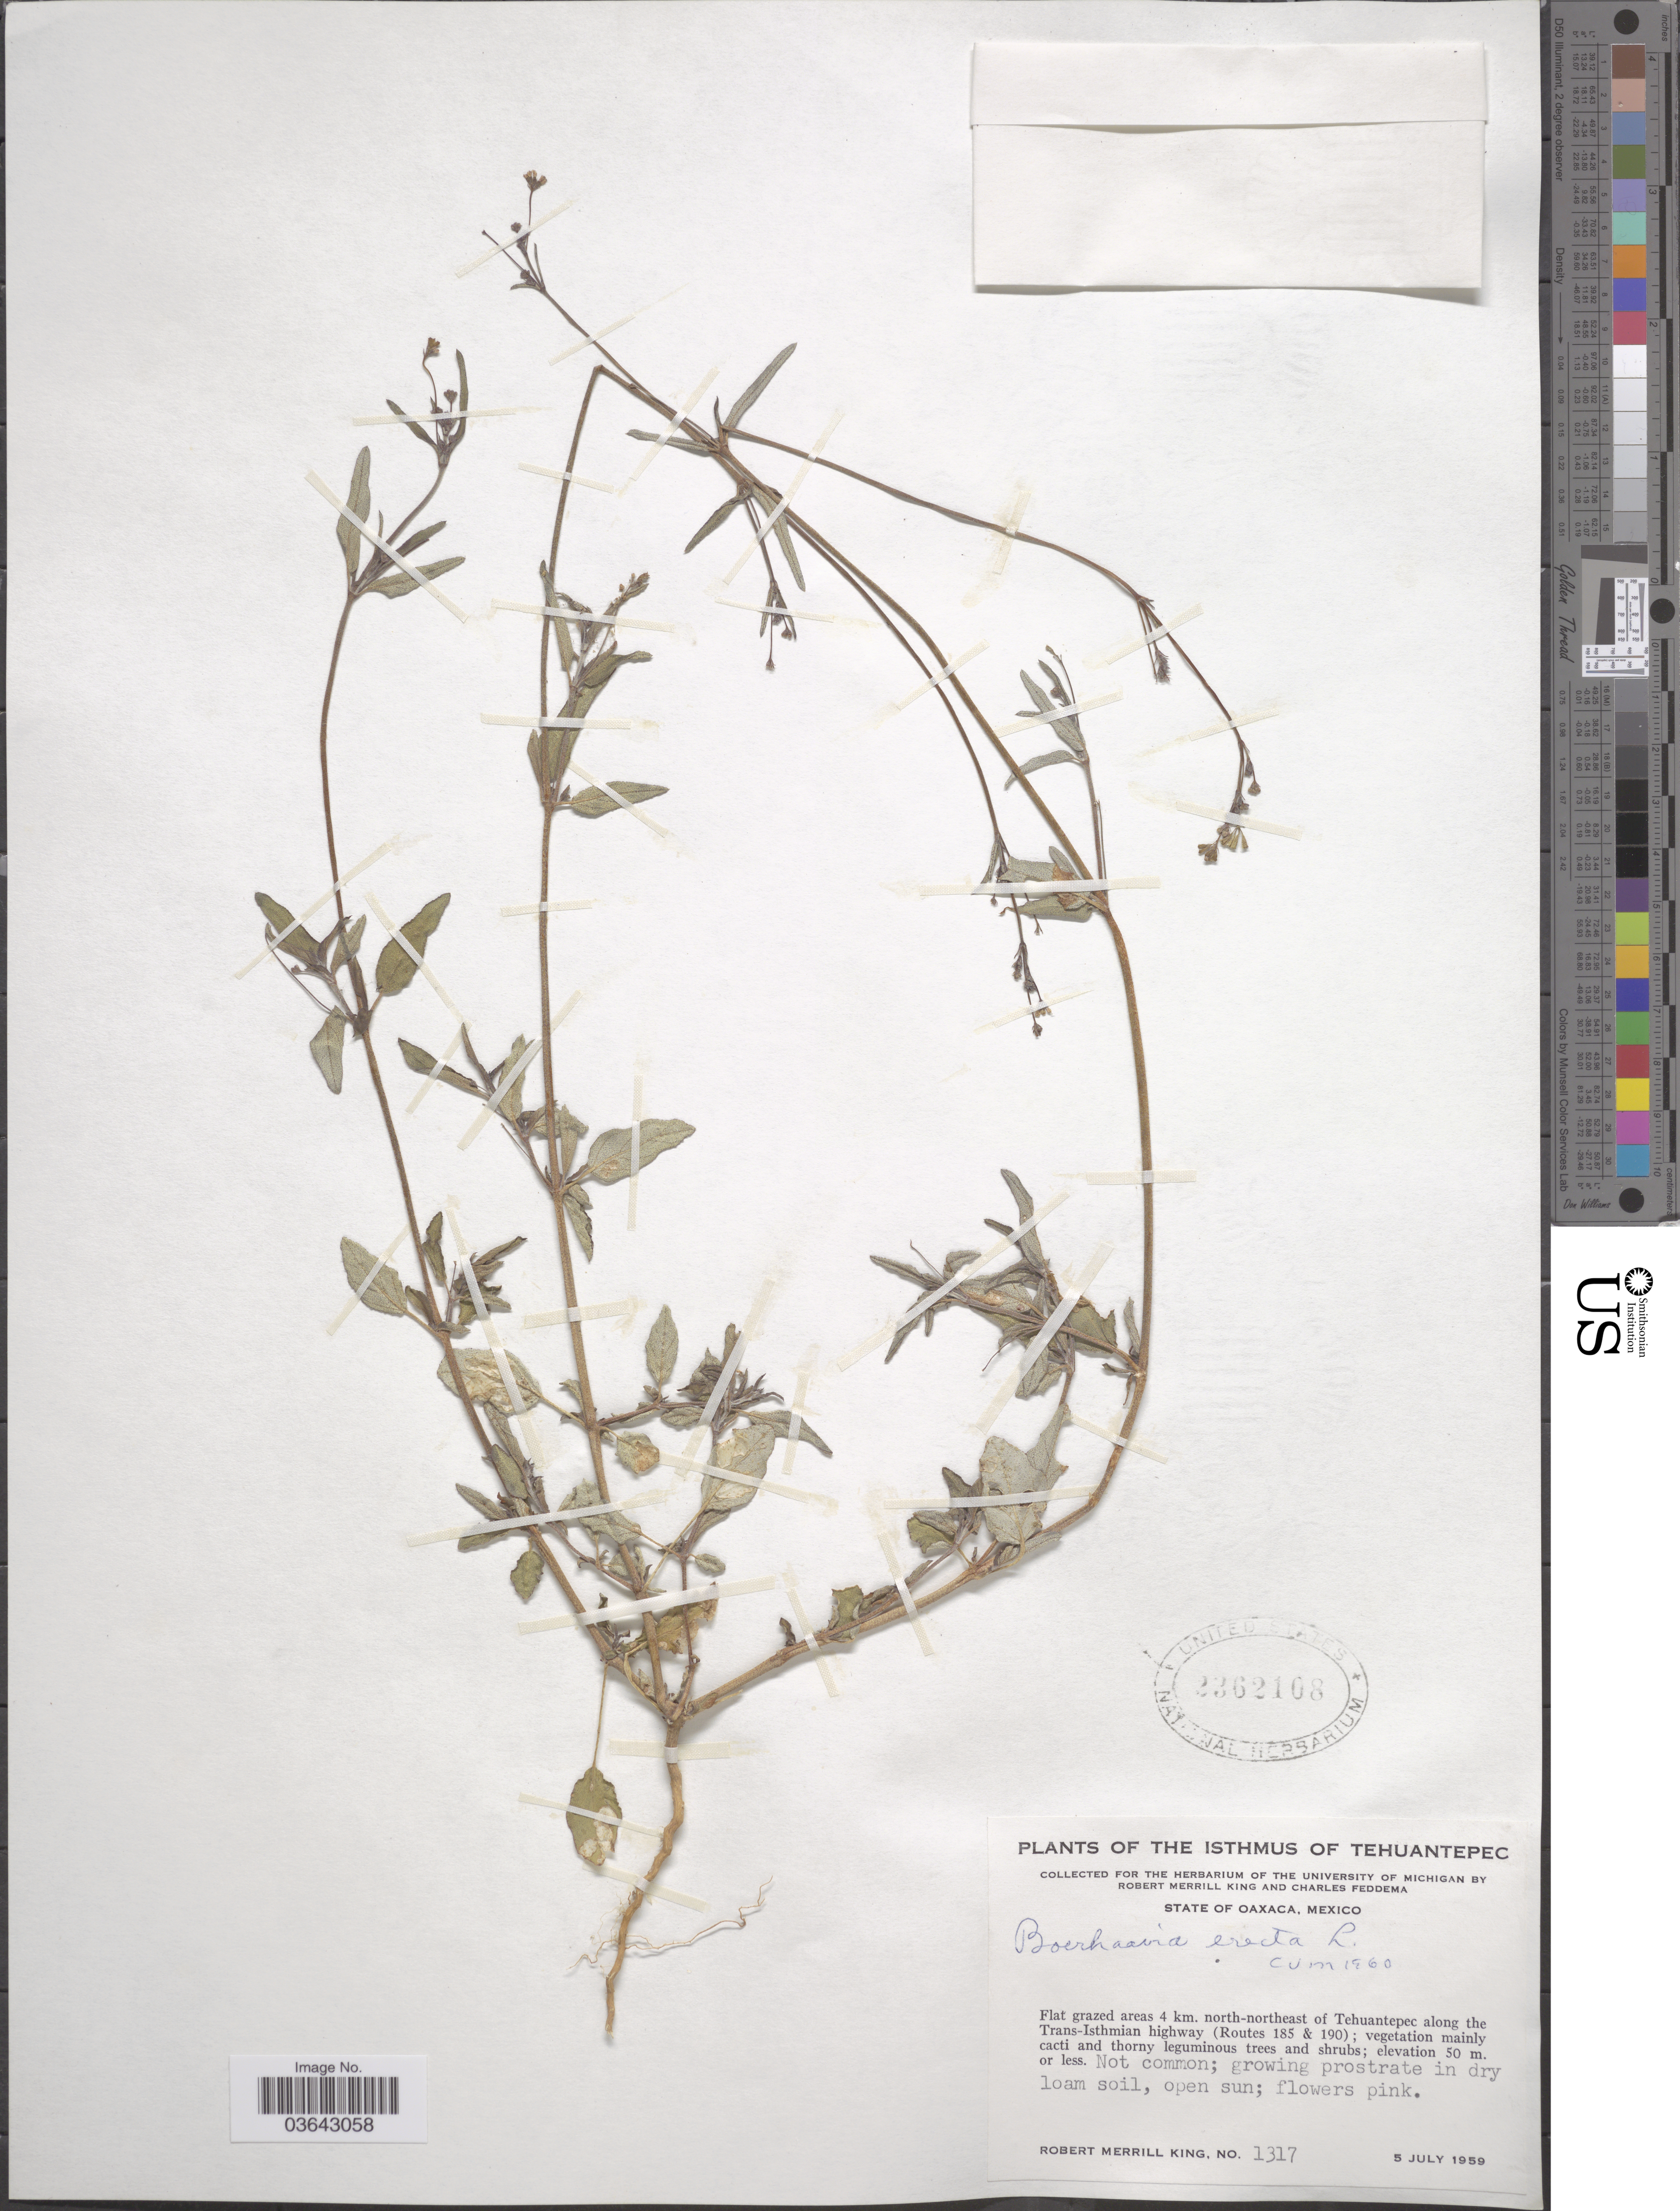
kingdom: Plantae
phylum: Tracheophyta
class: Magnoliopsida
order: Caryophyllales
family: Nyctaginaceae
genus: Boerhavia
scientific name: Boerhavia erecta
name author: L.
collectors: R. M. King & C. Feddema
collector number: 1317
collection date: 1959-07-05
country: Mexico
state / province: Oaxaca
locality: The Isthmus of Tehuantepec. Flat grazed areas 4 km. north-northeast of Tehuantepec along the Trans-Isthmian highway (Routes 185 & 190).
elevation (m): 50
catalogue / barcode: US 2362108